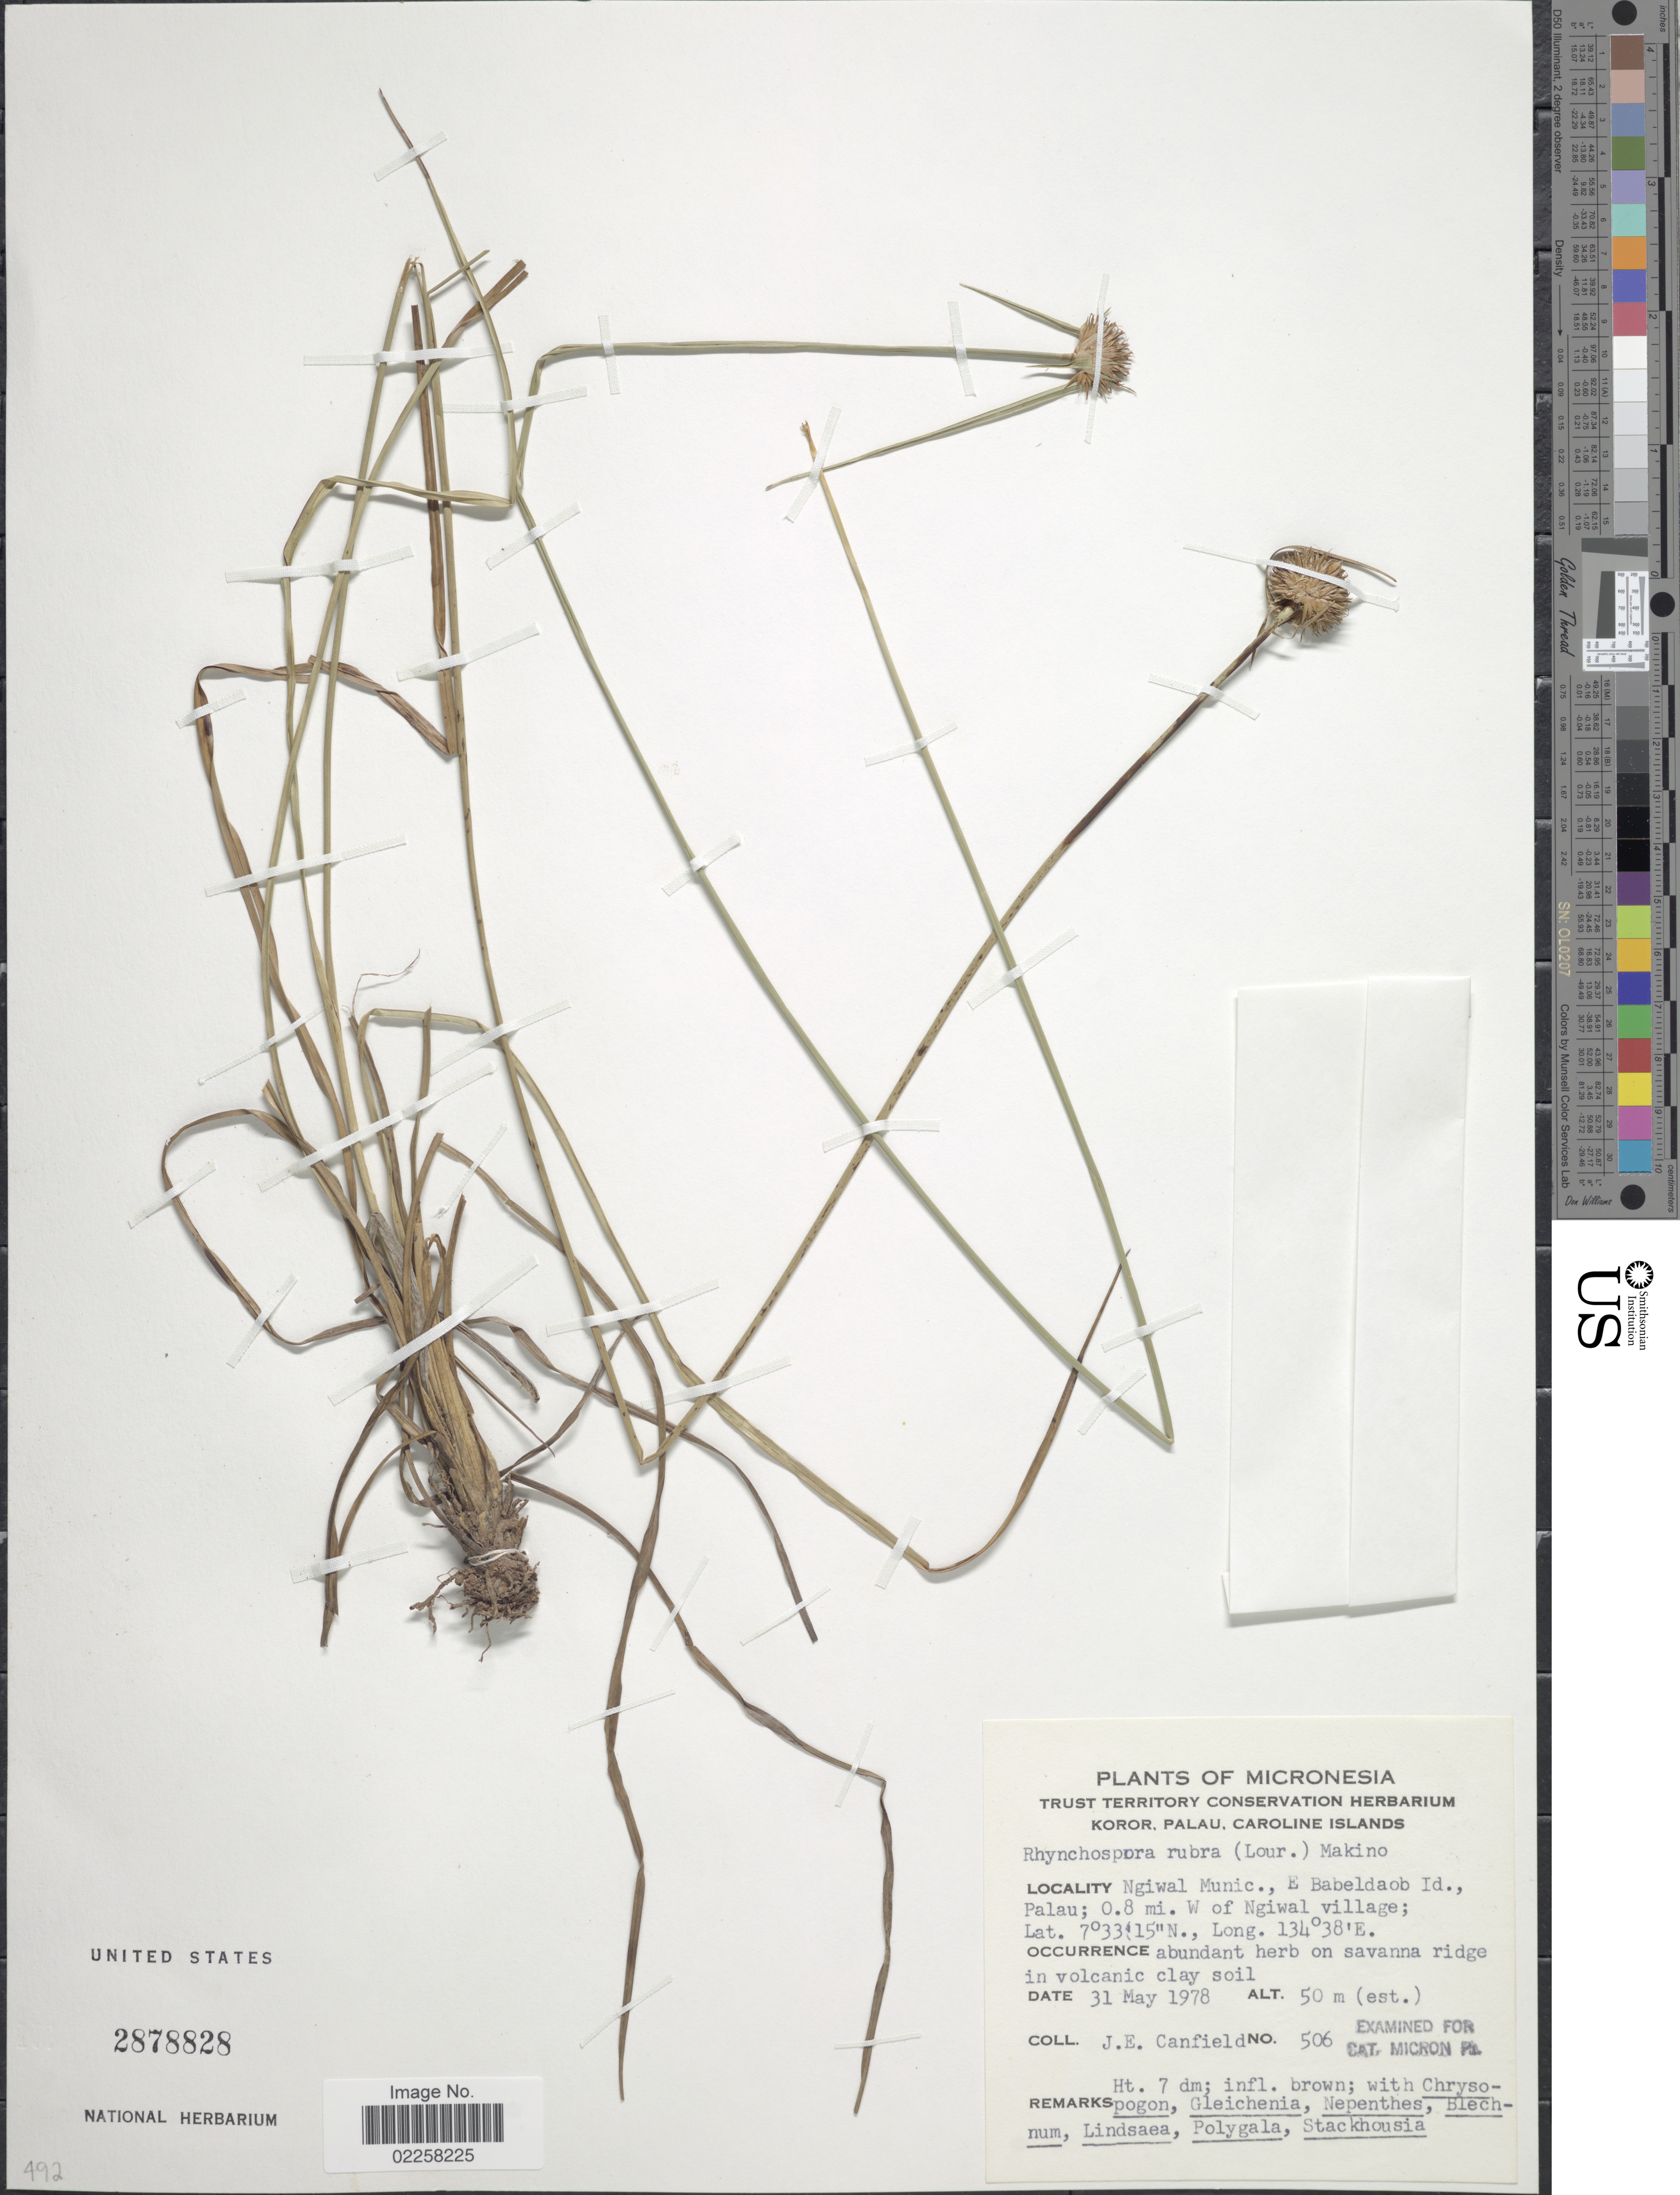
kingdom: Plantae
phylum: Tracheophyta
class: Liliopsida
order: Poales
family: Cyperaceae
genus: Rhynchospora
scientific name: Rhynchospora rubra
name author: (Lour.) Makino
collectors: J. E. Canfield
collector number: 506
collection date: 1978-05-31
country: Palau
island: Babeldaob [Babelthuap]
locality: Ngiwal Munic., E Babeldaob Id., Palau; 0.8 mi. W of Ngiwal village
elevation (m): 50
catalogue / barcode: US 2878828